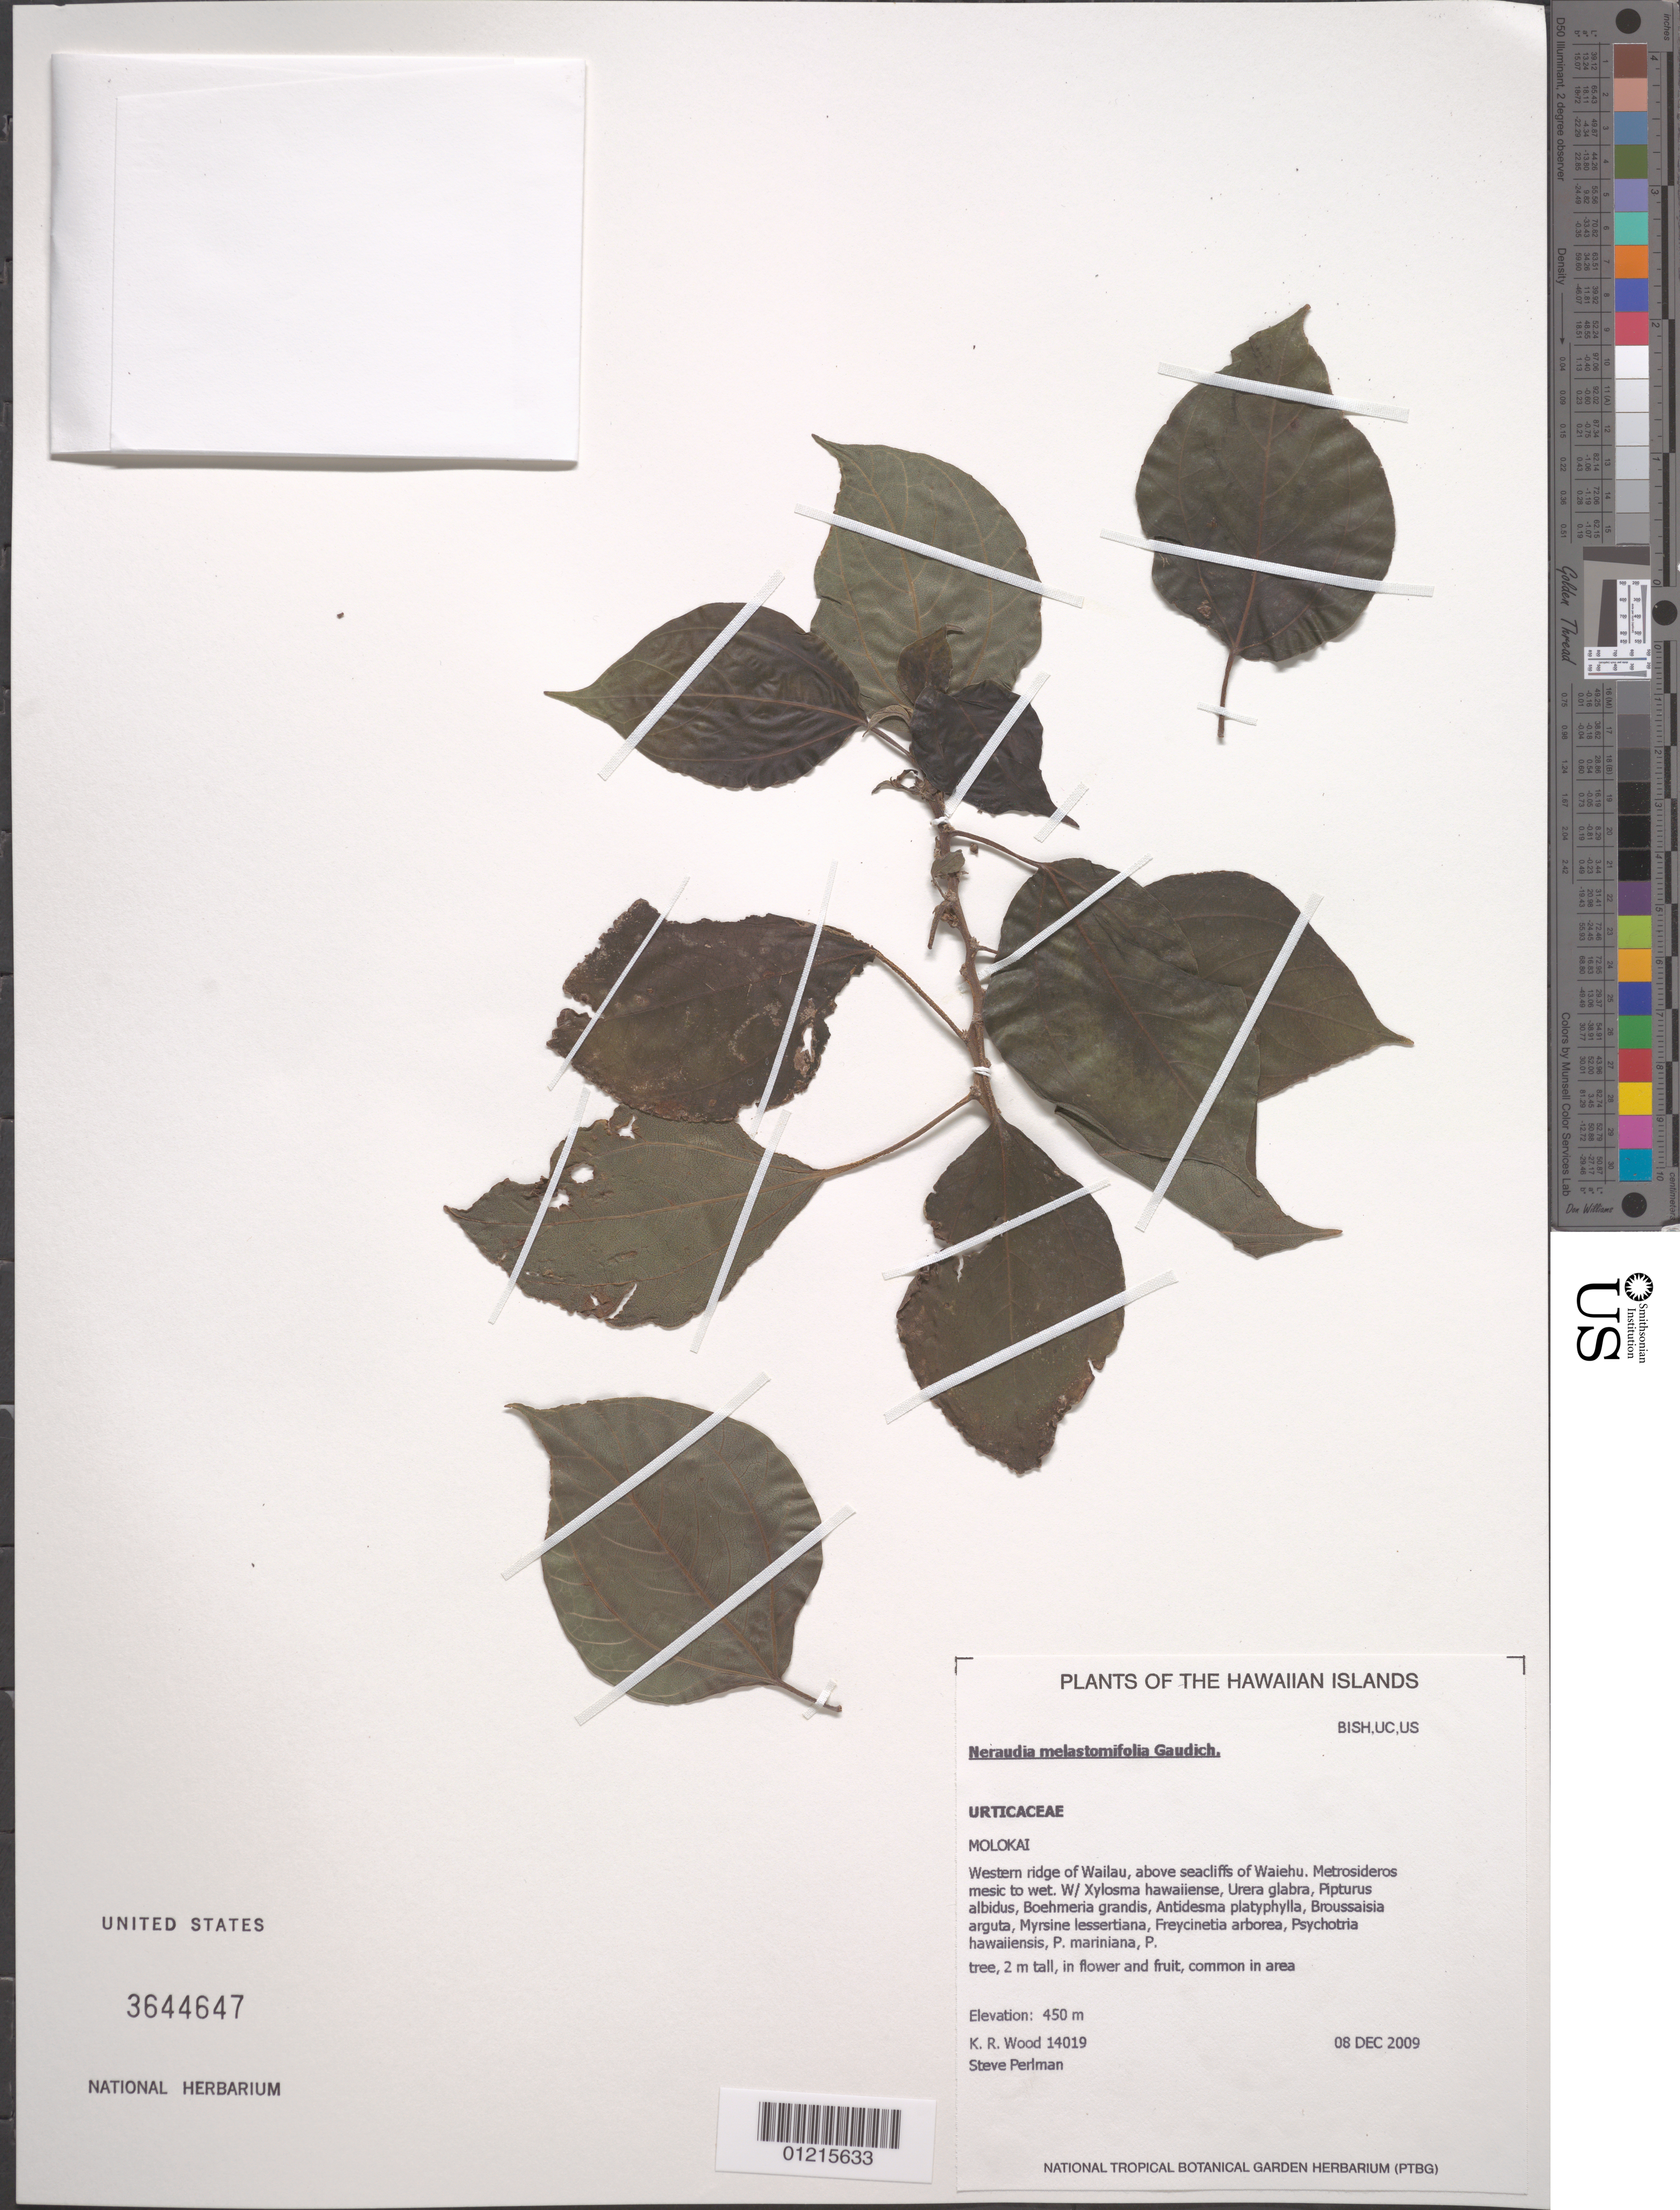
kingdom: Plantae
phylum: Tracheophyta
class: Magnoliopsida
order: Rosales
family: Urticaceae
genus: Neraudia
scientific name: Neraudia melastomifolia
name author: Gaudich.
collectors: K. R. Wood & S. P. Perlman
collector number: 14019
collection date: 2009-12-08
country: United States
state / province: Hawaii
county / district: Maui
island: Moloka'i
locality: Western ridge of Wailau, above seacliffs of Waiehu.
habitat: Mesic to wet.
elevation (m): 450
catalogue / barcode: US 3644647